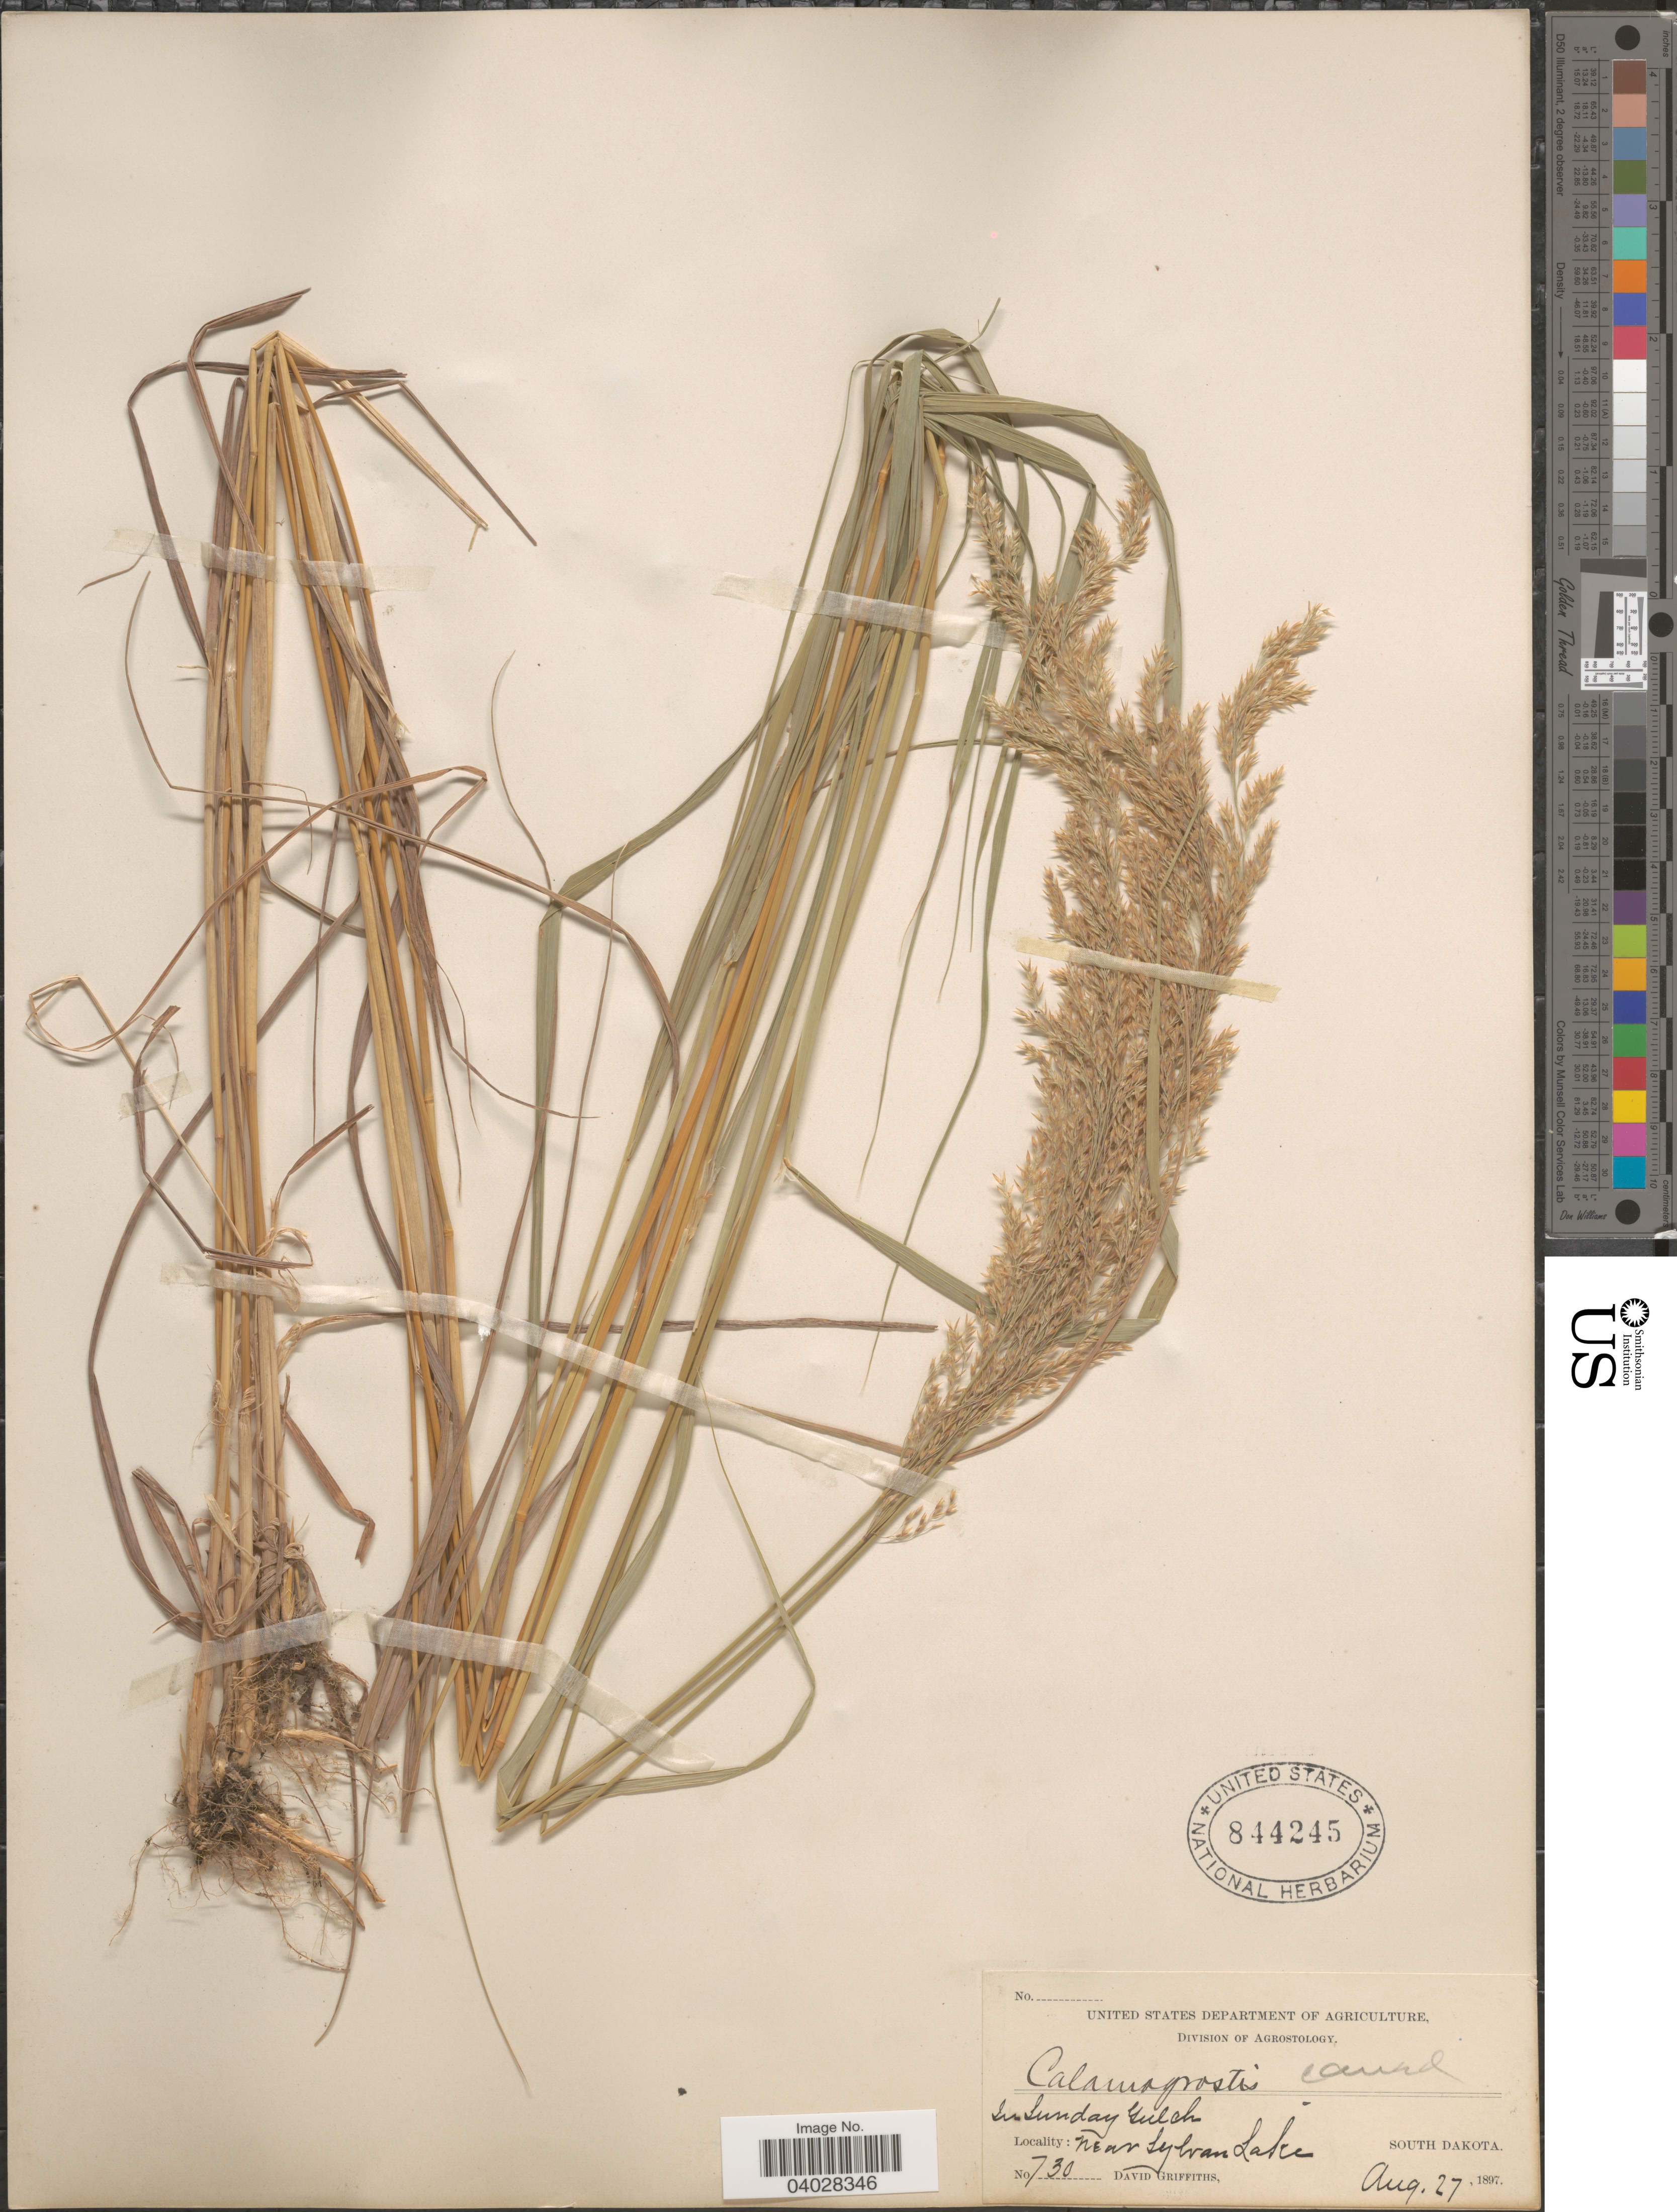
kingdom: Plantae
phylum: Tracheophyta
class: Liliopsida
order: Poales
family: Poaceae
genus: Calamagrostis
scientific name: Calamagrostis canadensis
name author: (Michx.) P. Beauv.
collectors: D. Griffiths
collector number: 730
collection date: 1897-08-27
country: United States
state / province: South Dakota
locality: In Sunday Gulch. Near Sylvan Lake.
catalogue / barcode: US 844245